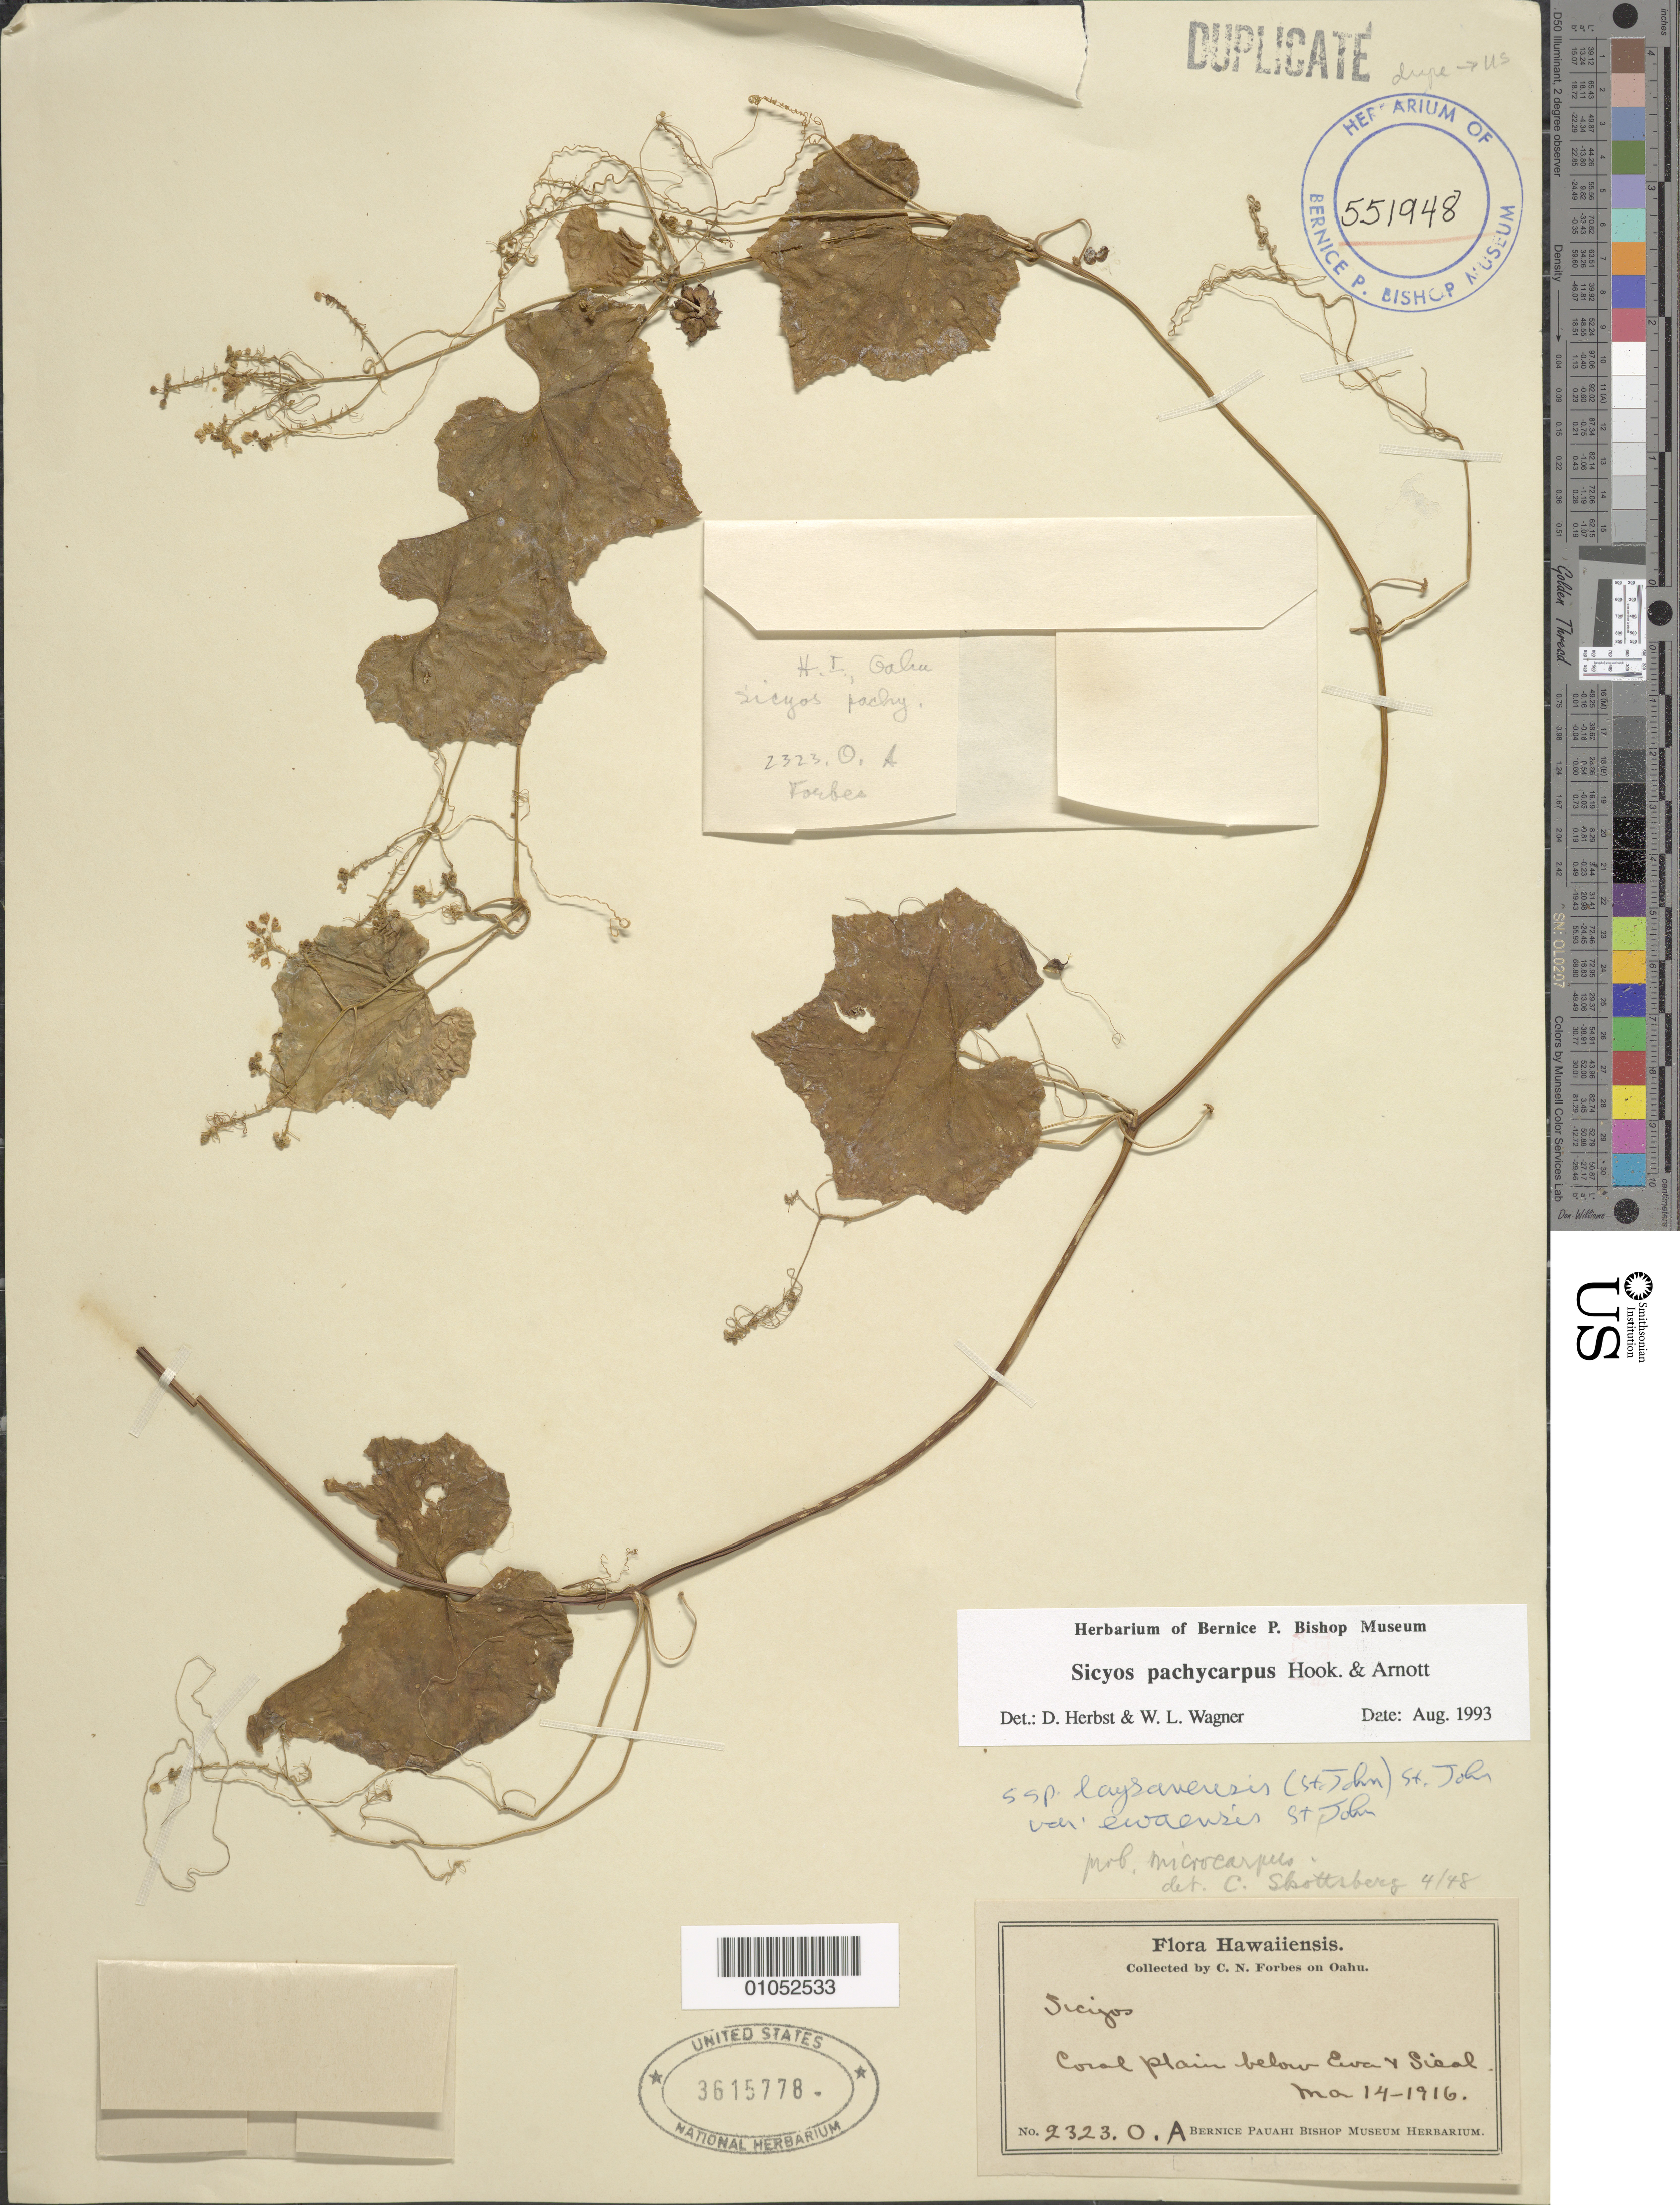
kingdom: Plantae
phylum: Tracheophyta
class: Magnoliopsida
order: Cucurbitales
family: Cucurbitaceae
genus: Sicyos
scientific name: Sicyos pachycarpus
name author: Hook. & Arn.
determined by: Wagner, W. L.; Herbst, D. R.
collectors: C. N. Forbes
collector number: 2323.O.A.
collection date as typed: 14 Mar 1916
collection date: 1916-03-14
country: United States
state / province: Hawaii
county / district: Honolulu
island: Oahu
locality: Coral plain below Ewa and Sisal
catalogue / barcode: US 3615778